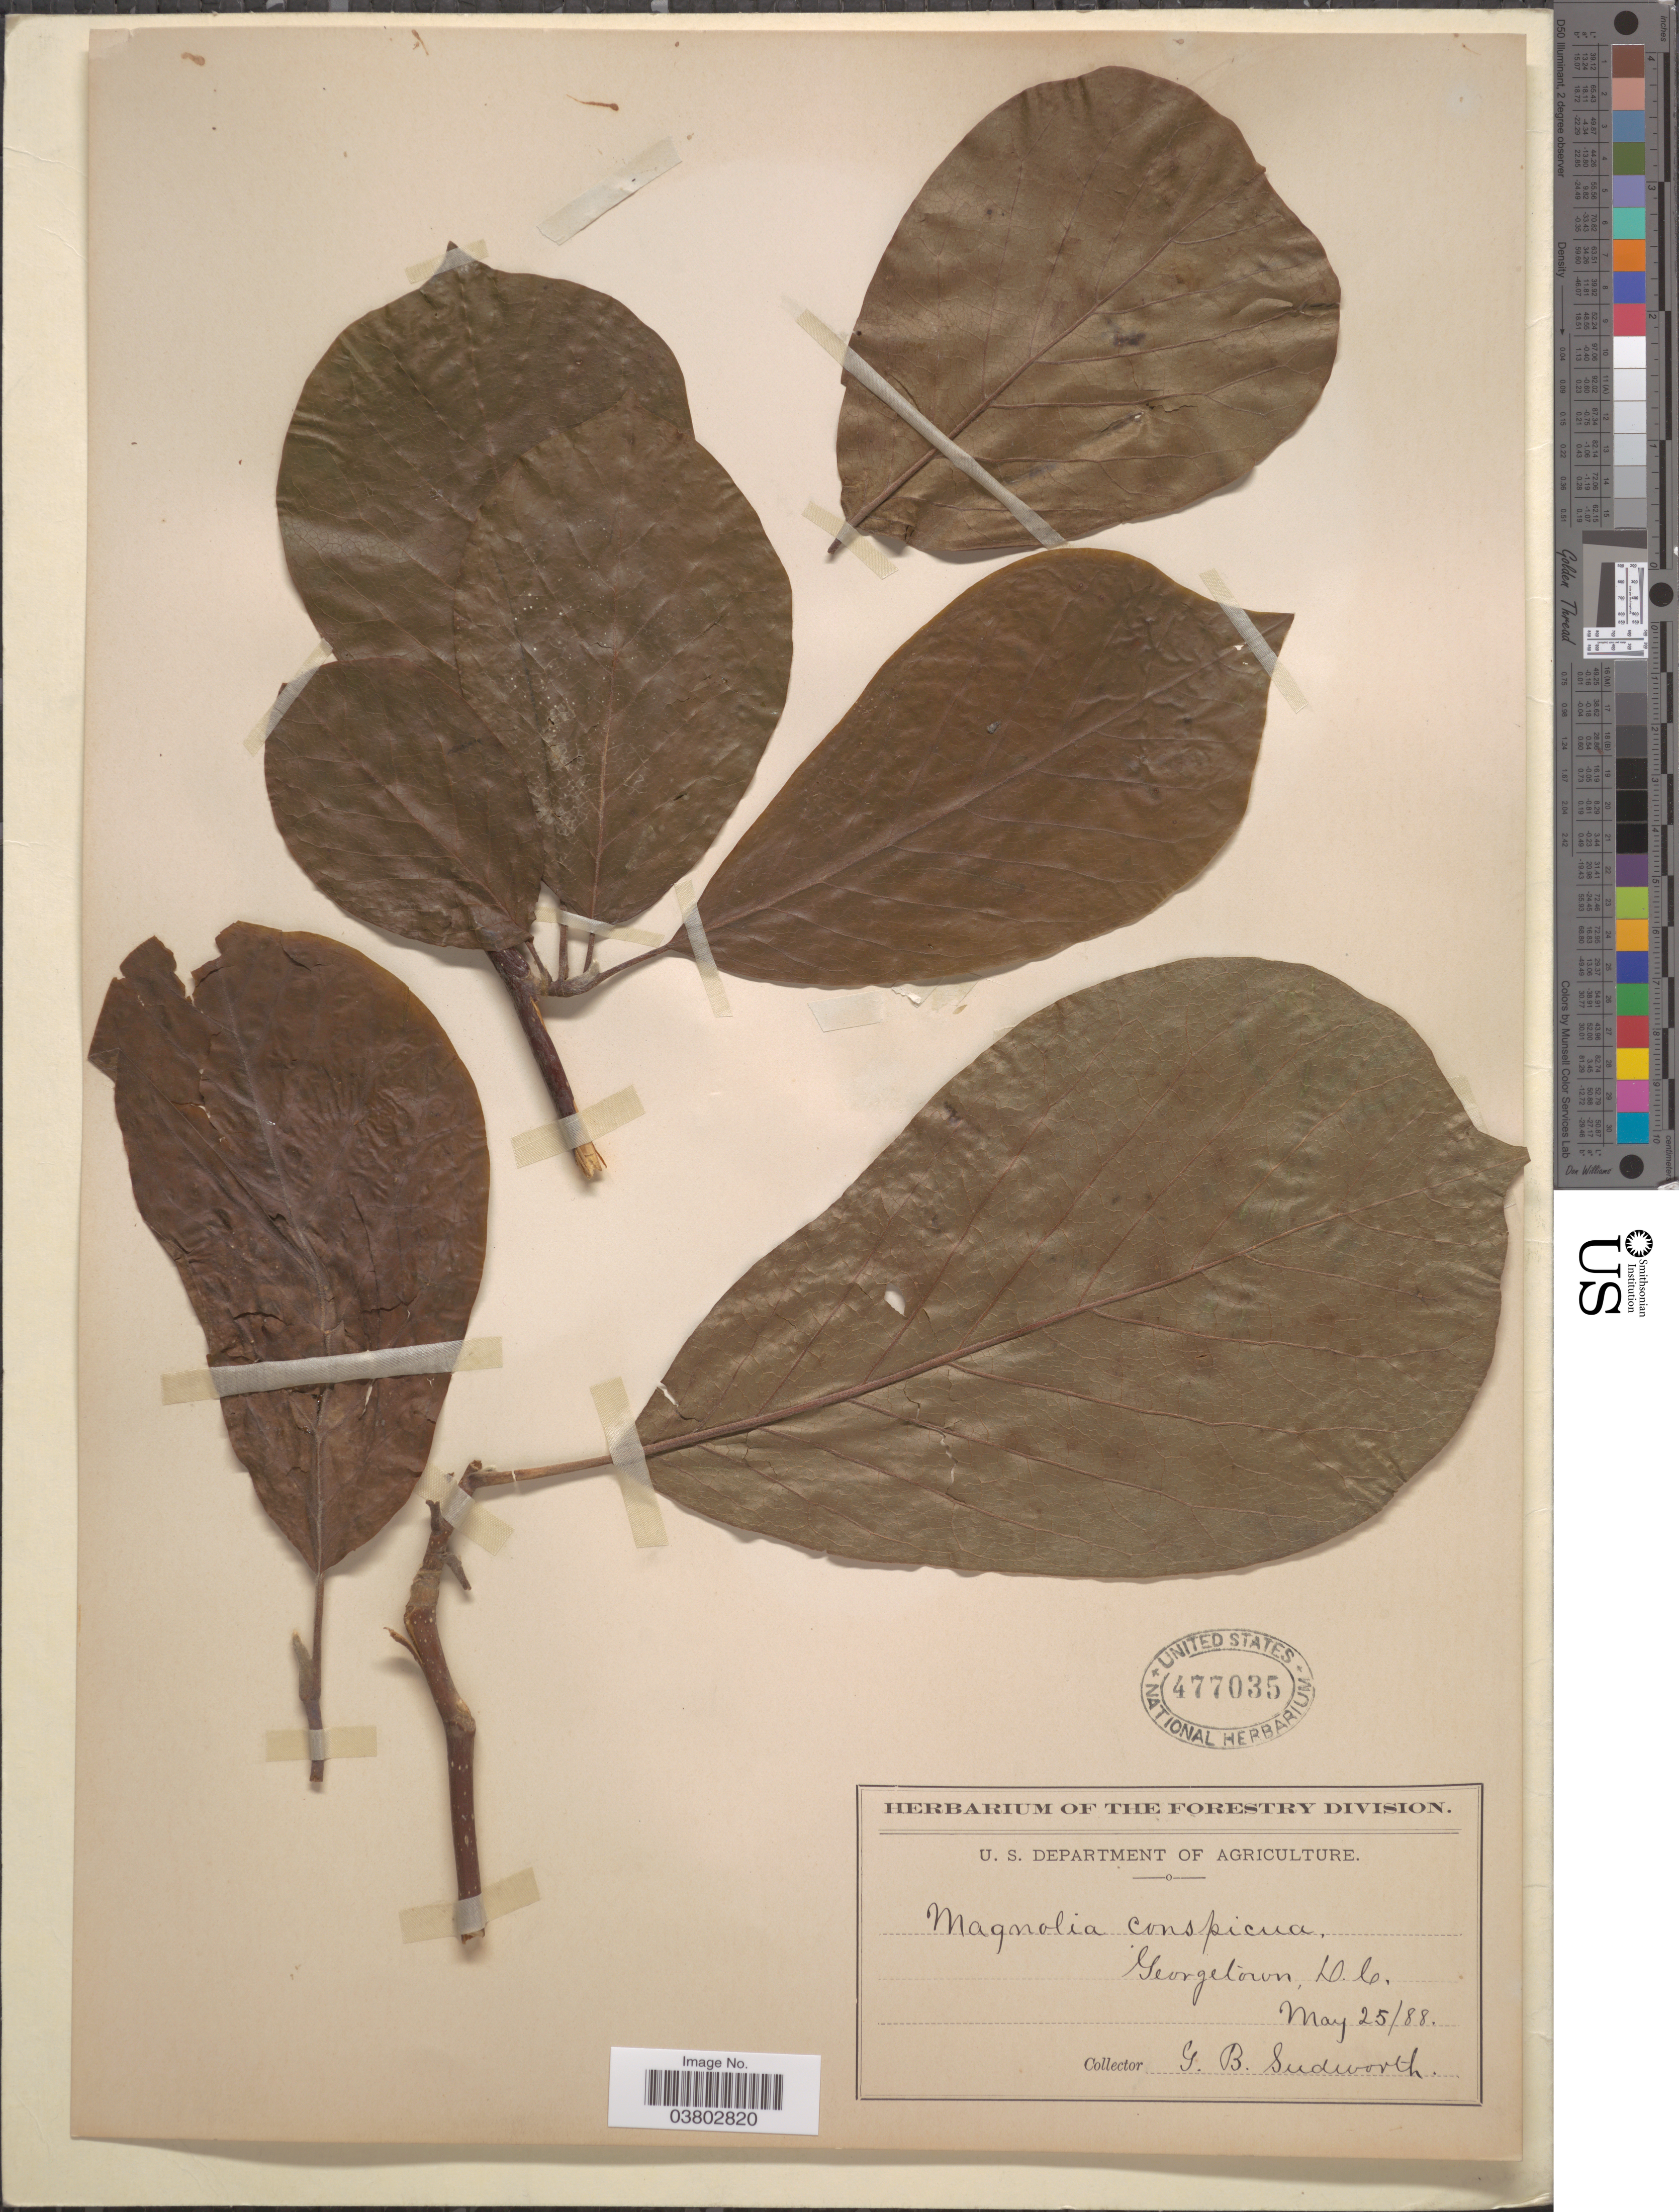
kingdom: Plantae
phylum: Tracheophyta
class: Magnoliopsida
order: Magnoliales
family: Magnoliaceae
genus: Magnolia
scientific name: Magnolia conspicua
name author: Salisb.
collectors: G. B. Sudworth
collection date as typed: Transcribed d/m/y: 25/5/88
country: United States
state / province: District of Columbia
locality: Georgetown.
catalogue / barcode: US 477035